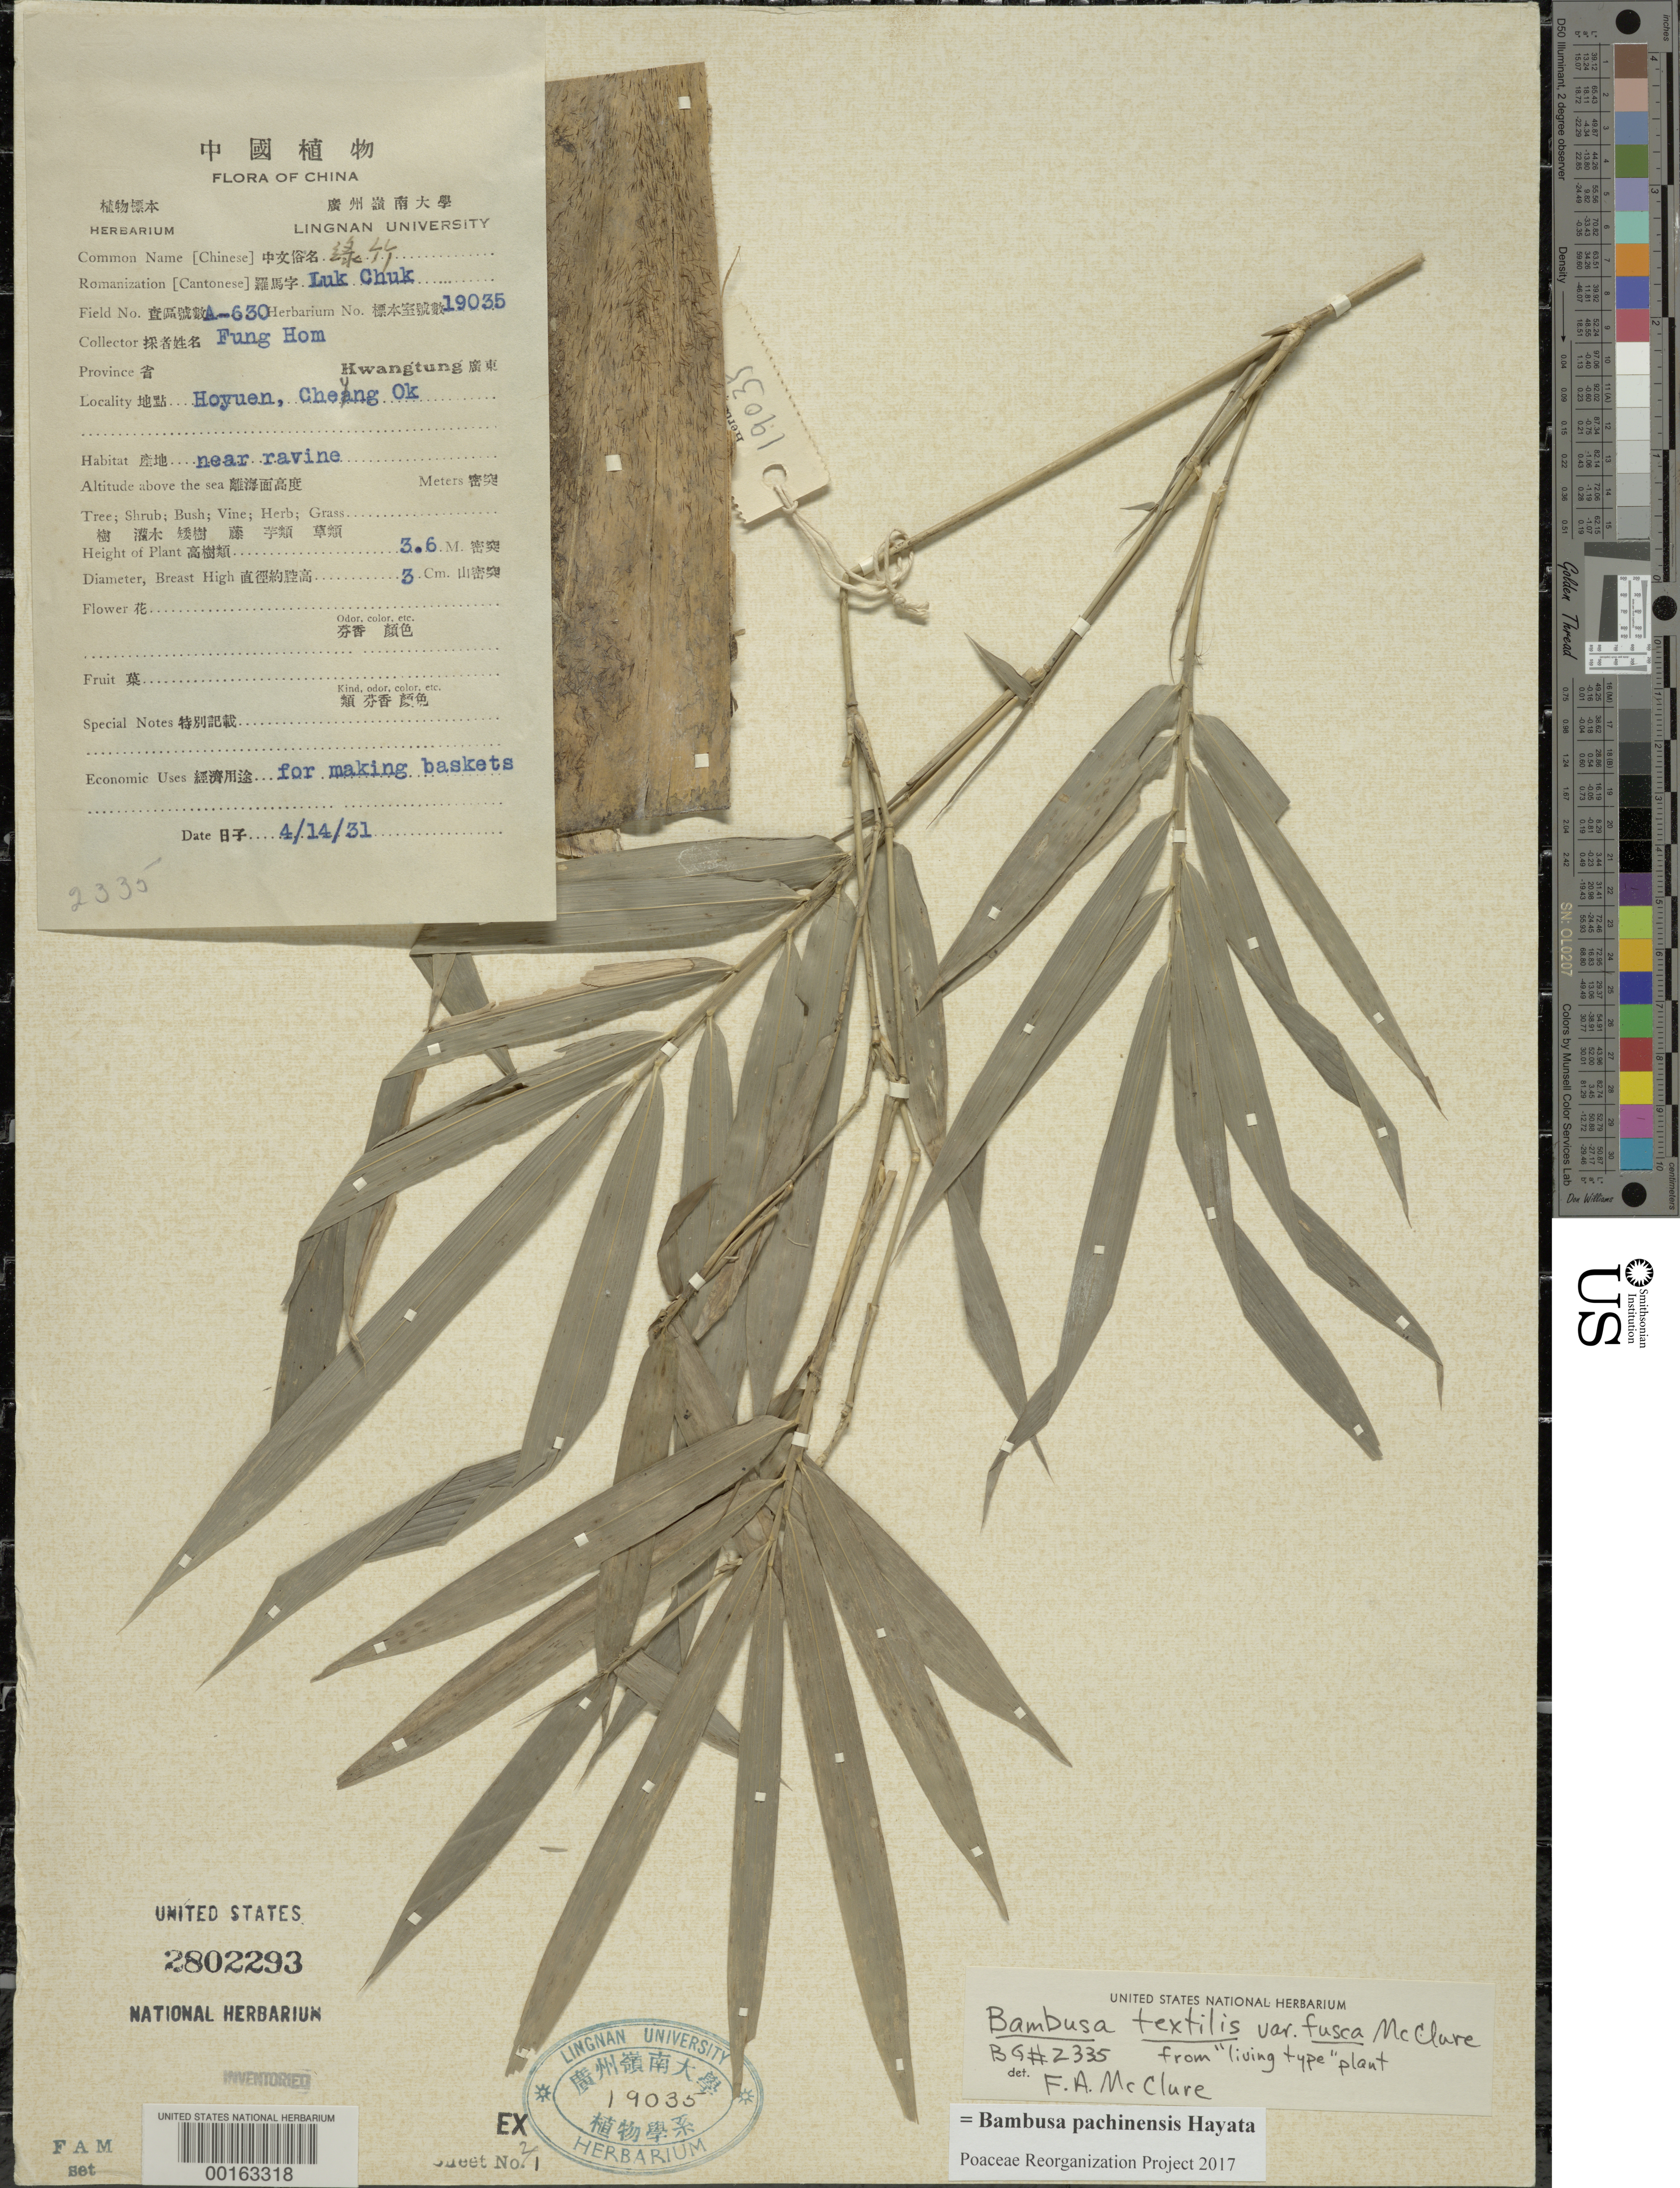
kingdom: Plantae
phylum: Tracheophyta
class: Liliopsida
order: Poales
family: Poaceae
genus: Bambusa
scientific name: Bambusa pachinensis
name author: Hayata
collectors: H. L. Fung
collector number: A-630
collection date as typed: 14 Apr 1931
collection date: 1931-04-14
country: China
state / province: Guangdong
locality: Hoyuen, cheung ok. ling. univ. bg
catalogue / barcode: US 2802293